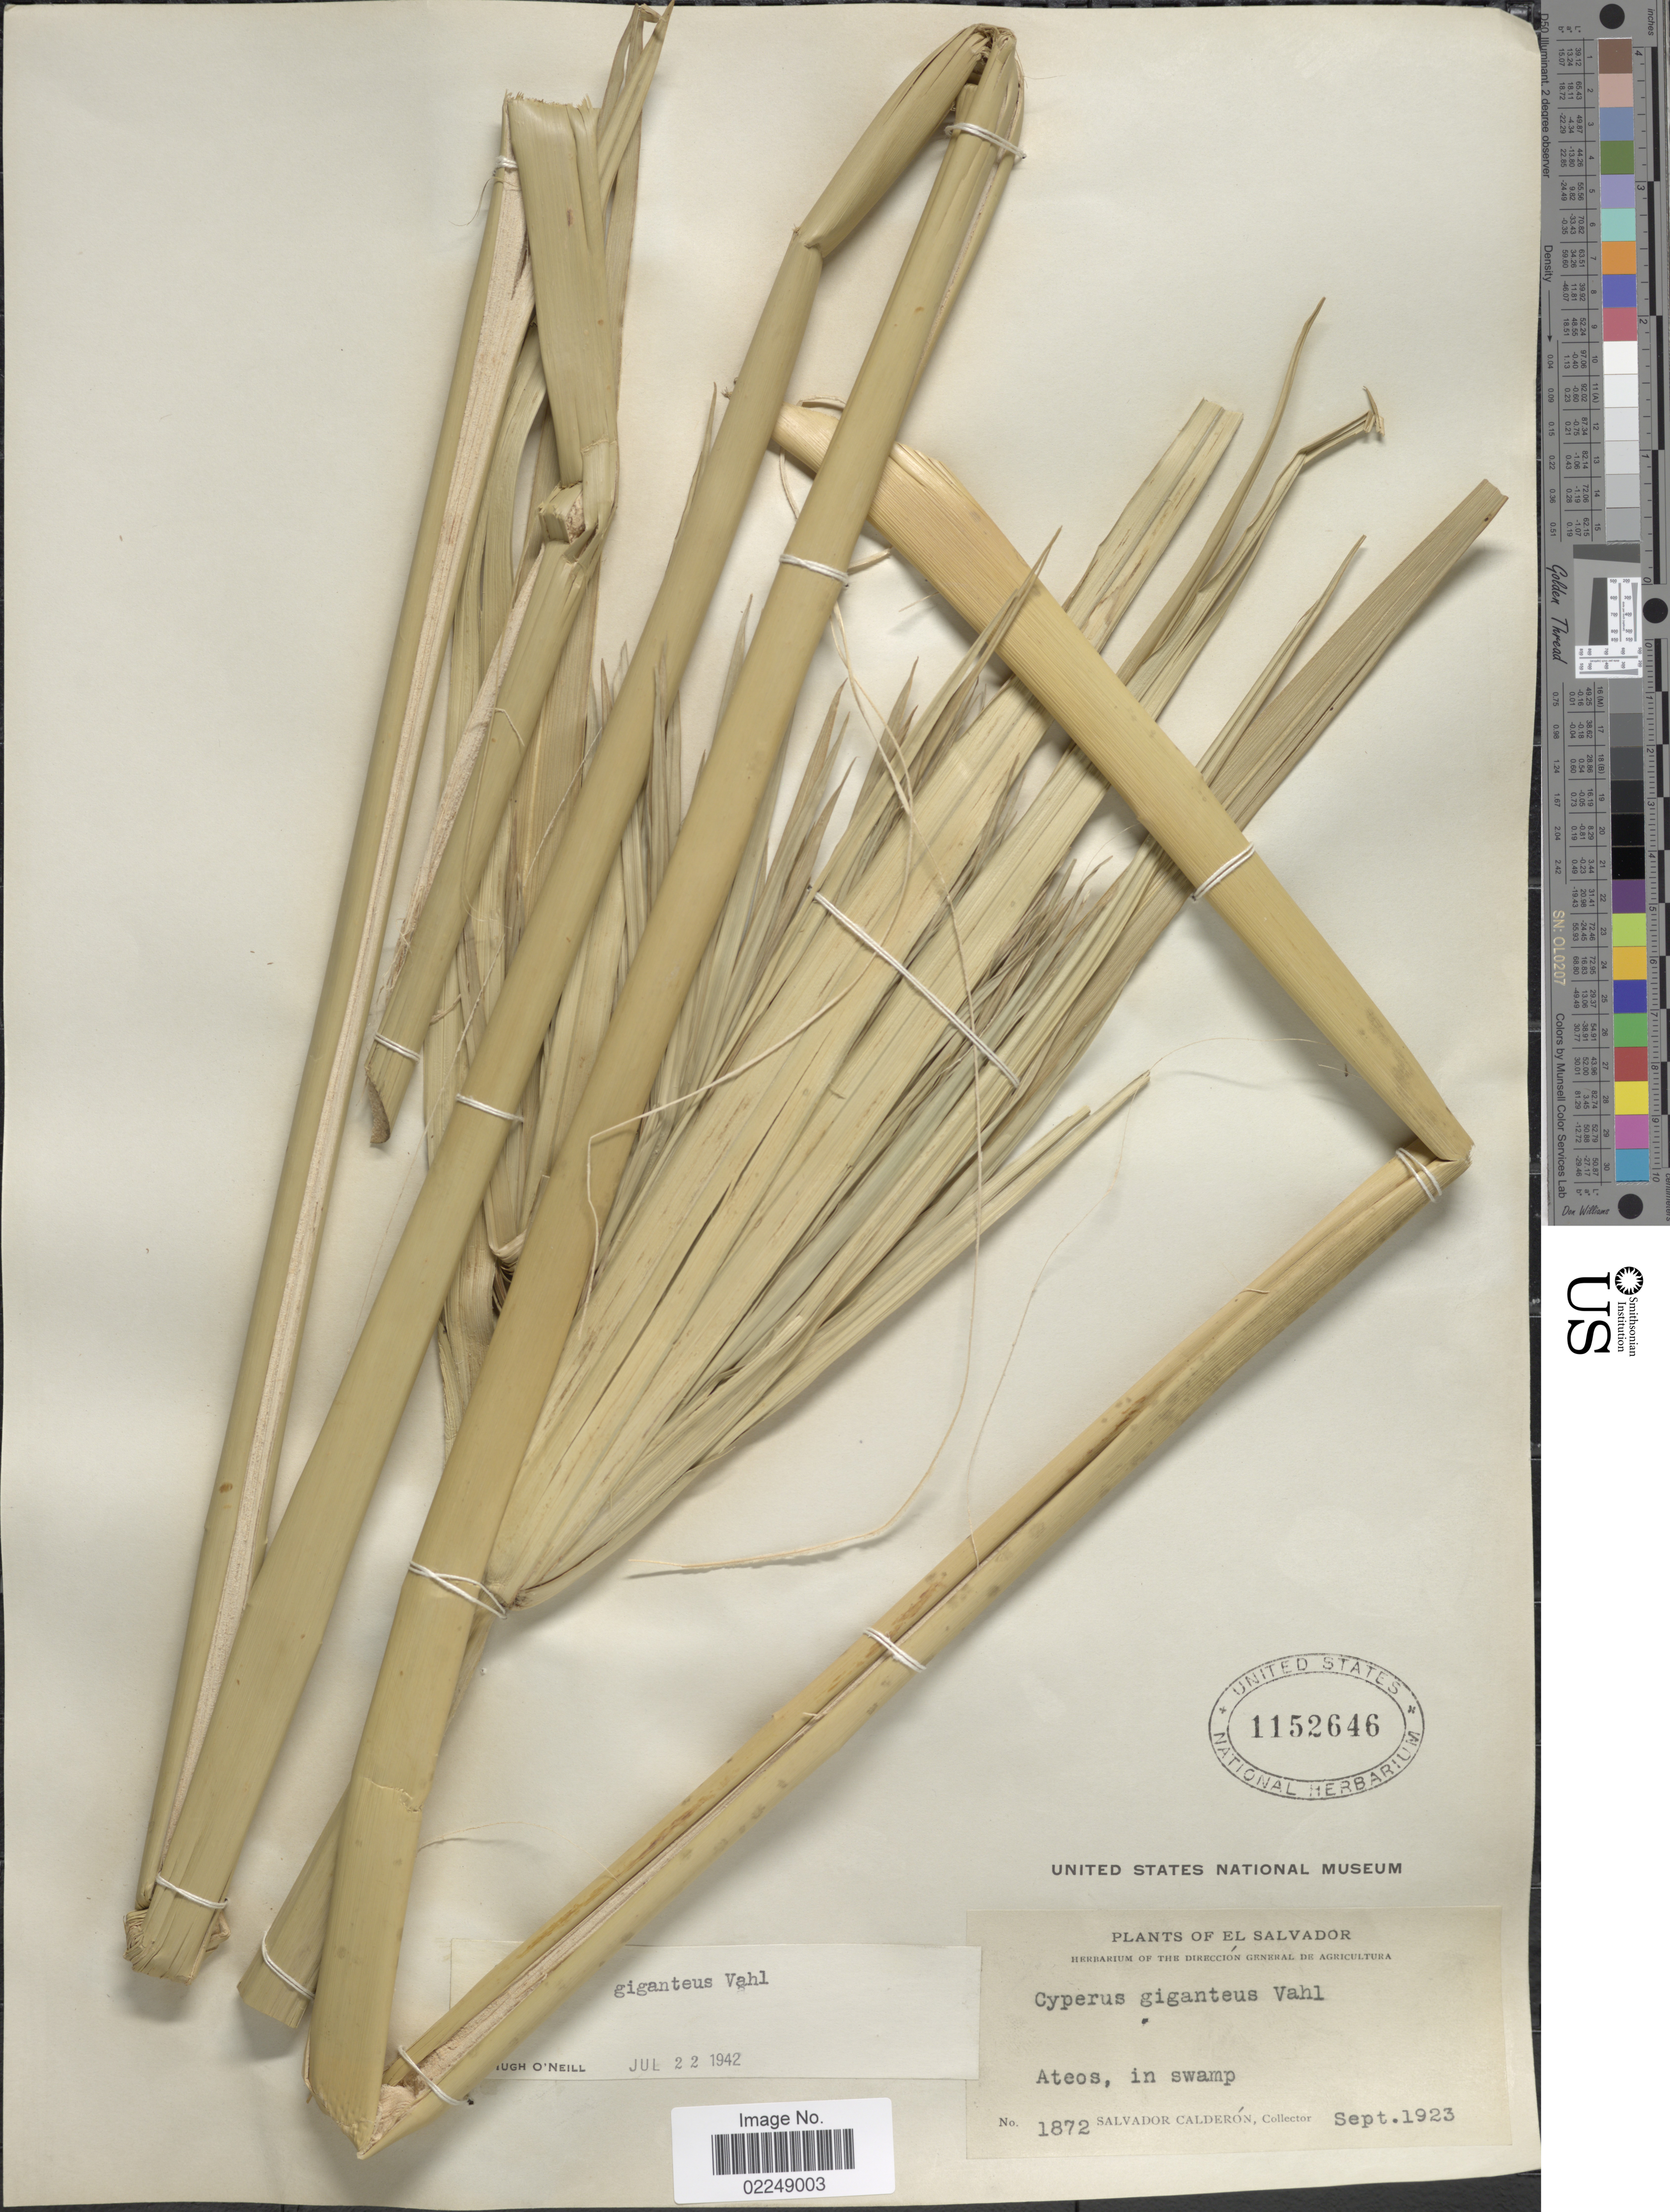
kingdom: Plantae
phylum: Tracheophyta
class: Liliopsida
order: Poales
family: Cyperaceae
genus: Cyperus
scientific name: Cyperus giganteus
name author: Vahl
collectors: S. Calderón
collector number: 1872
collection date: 1923-09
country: El Salvador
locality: Ateos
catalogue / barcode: US 1152646